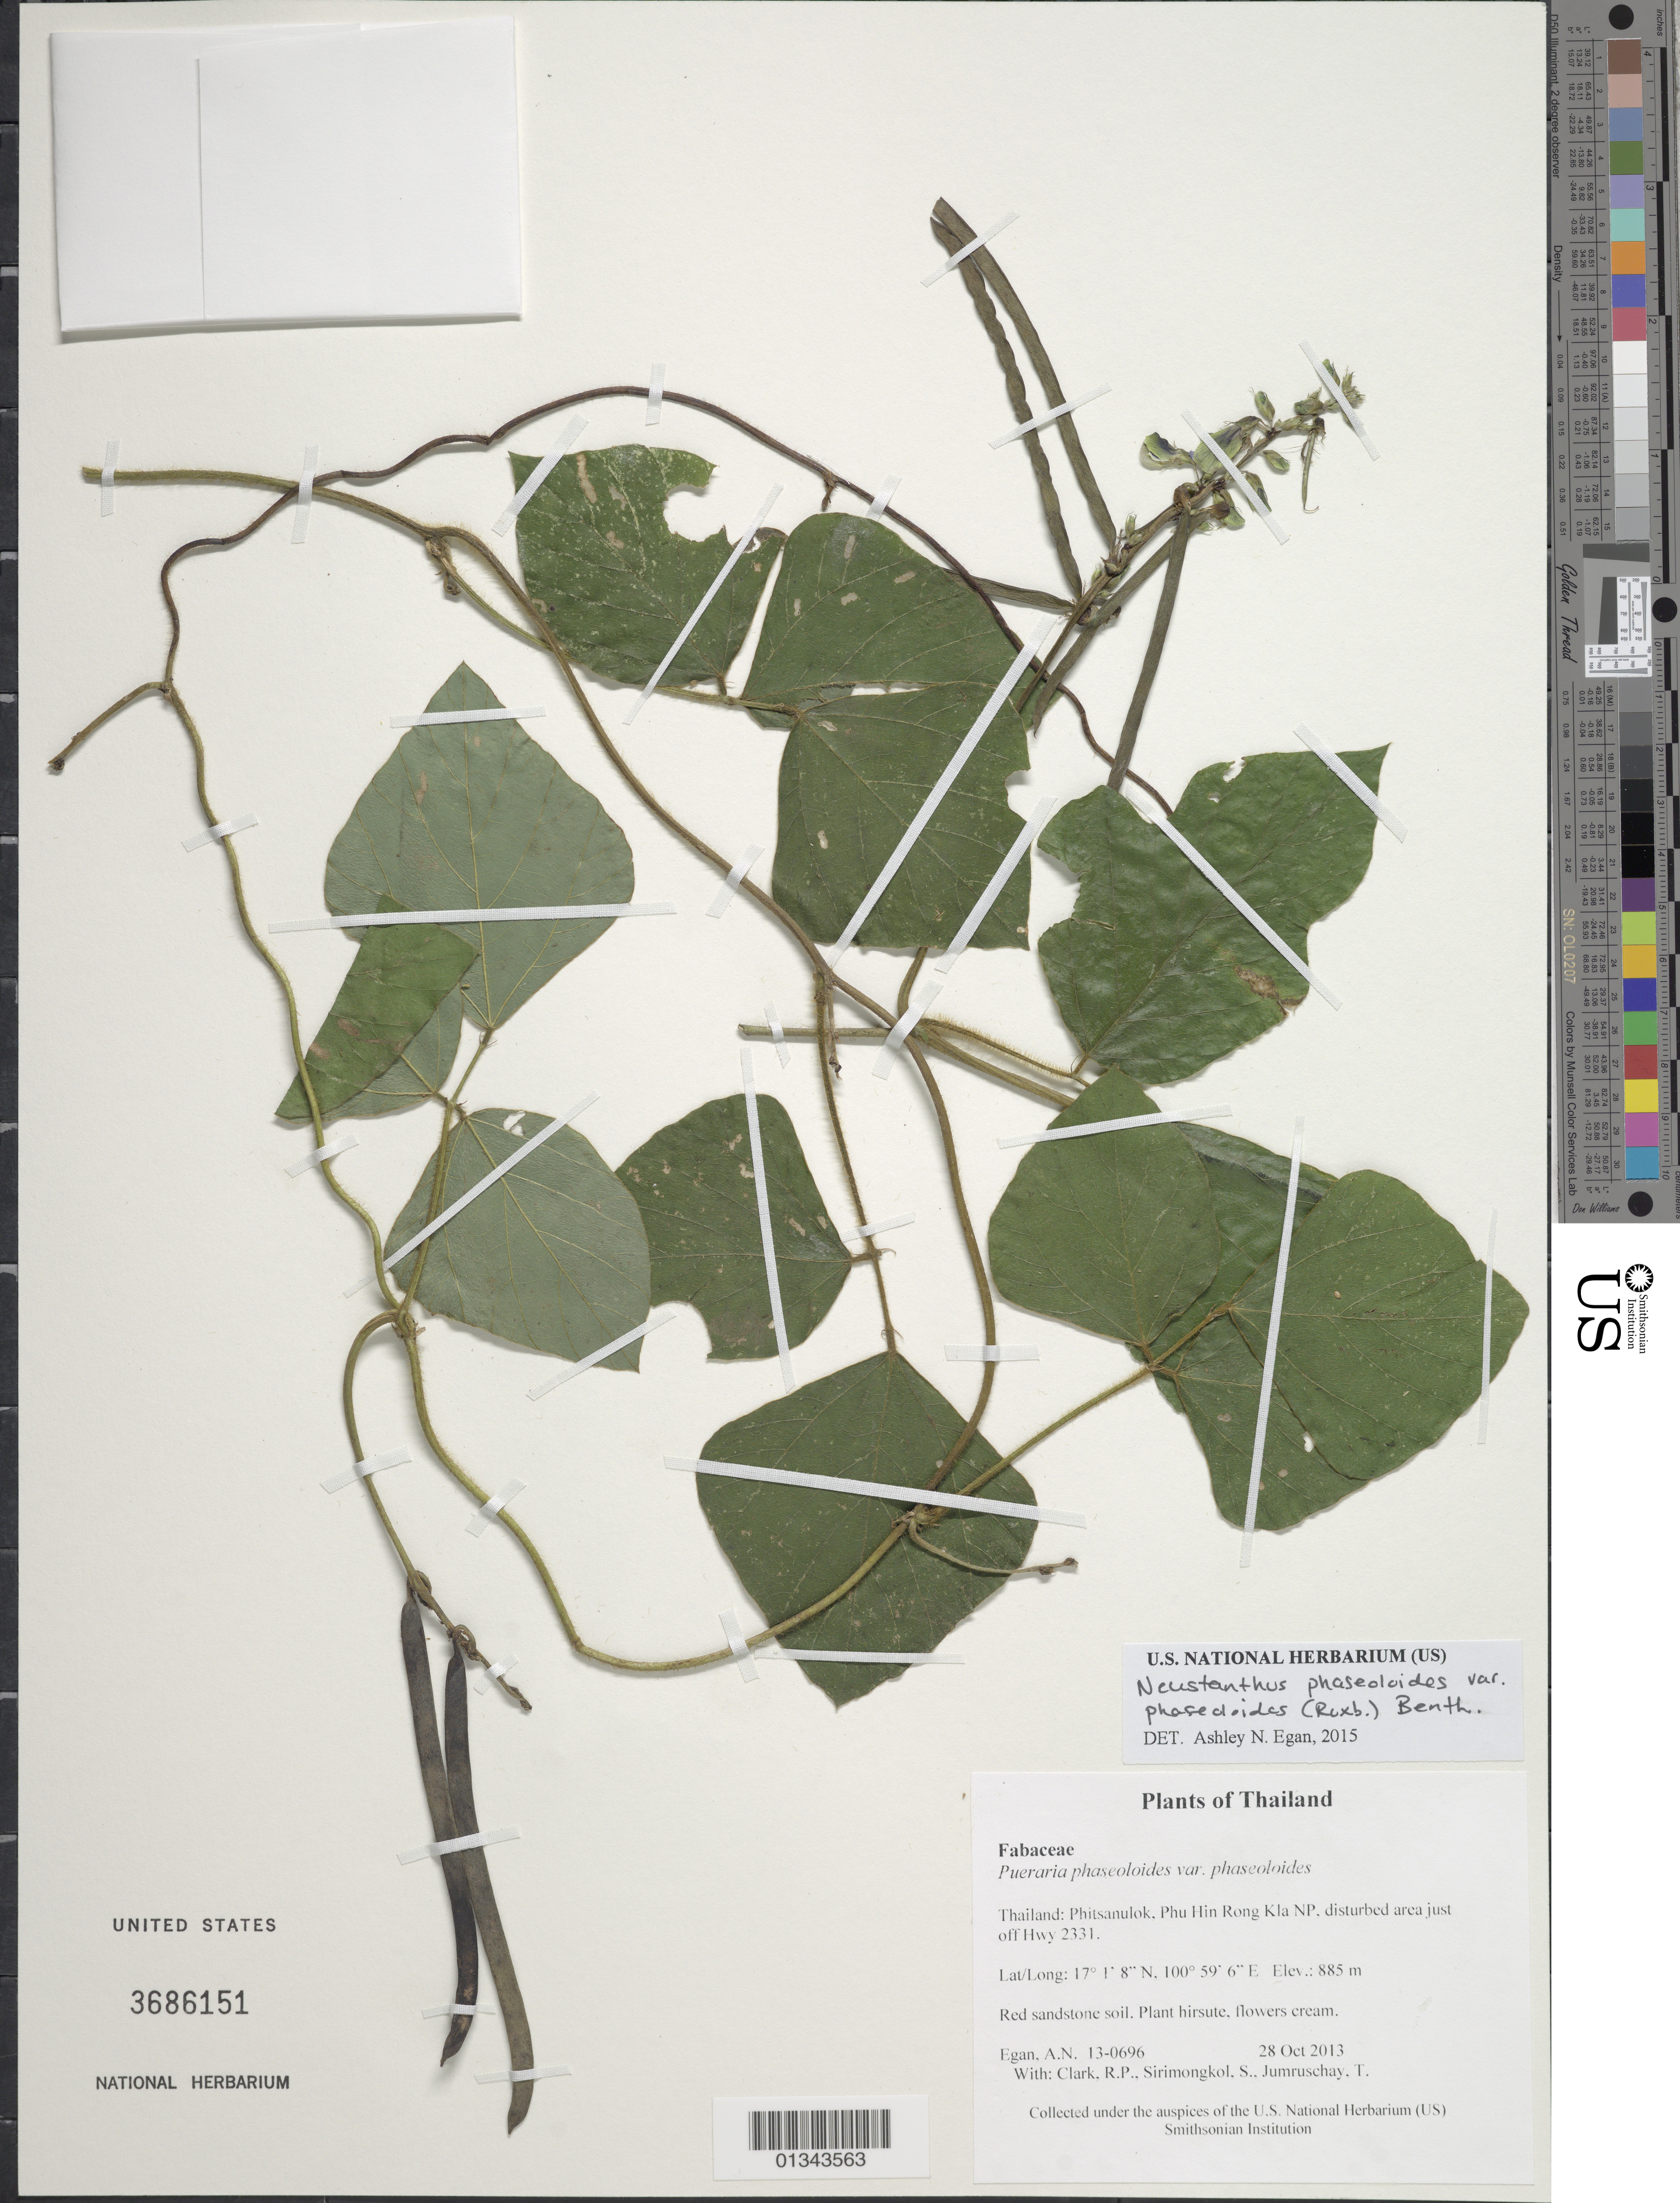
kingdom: Plantae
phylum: Tracheophyta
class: Magnoliopsida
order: Fabales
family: Fabaceae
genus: Neustanthus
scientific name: Neustanthus phaseoloides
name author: (Roxb.) Benth.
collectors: A. N. Egan, R. P. Clark, S. Sirimongkol & T. Jumruschay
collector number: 13-0696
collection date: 2013-10-28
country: Thailand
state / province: Phitsanulok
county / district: Nakhon Thai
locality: Phu Hin Rong Kla NP, disturbed area just off Hwy 2331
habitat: Red sandstone soil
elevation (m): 885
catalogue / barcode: US 3686151